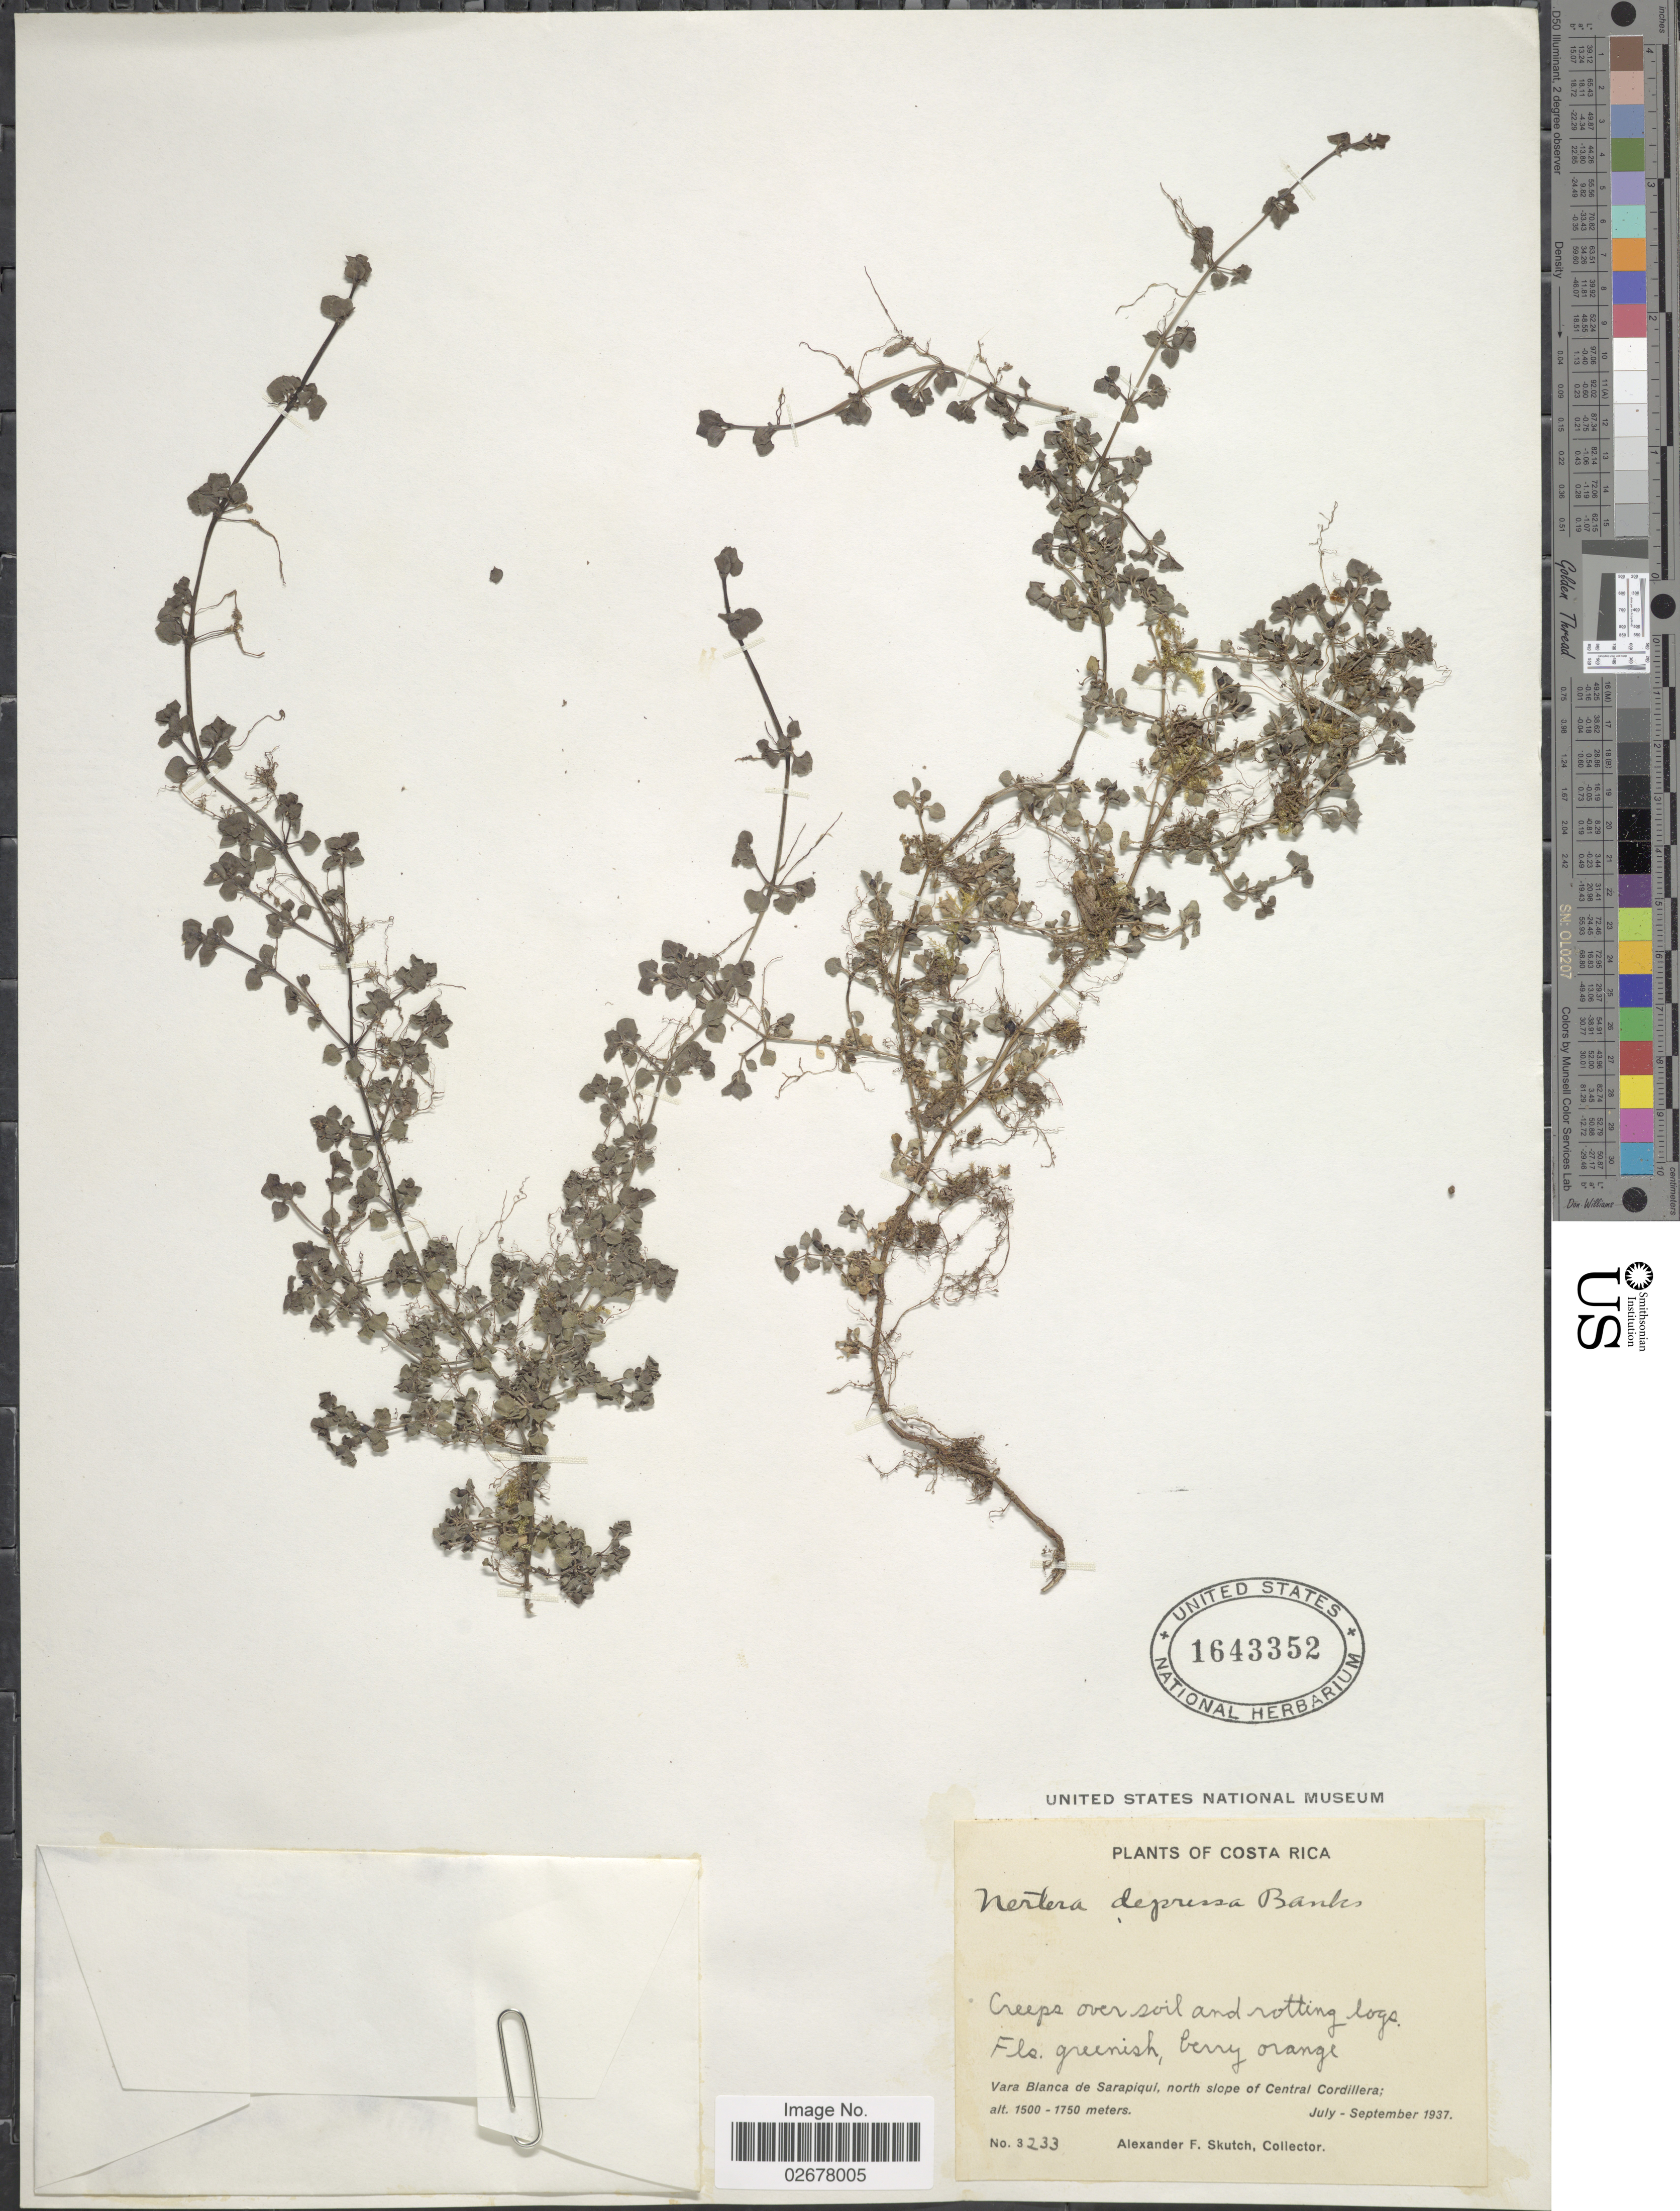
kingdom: Plantae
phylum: Tracheophyta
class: Magnoliopsida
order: Gentianales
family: Rubiaceae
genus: Nertera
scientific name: Nertera depressa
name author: Banks & Sol. ex Gaertn.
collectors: A. F. Skutch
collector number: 3233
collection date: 1937-07/1937-09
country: Costa Rica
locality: Vara Blanca de Sarapiqui, north slope of Central Cordillera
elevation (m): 1500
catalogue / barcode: US 1643352